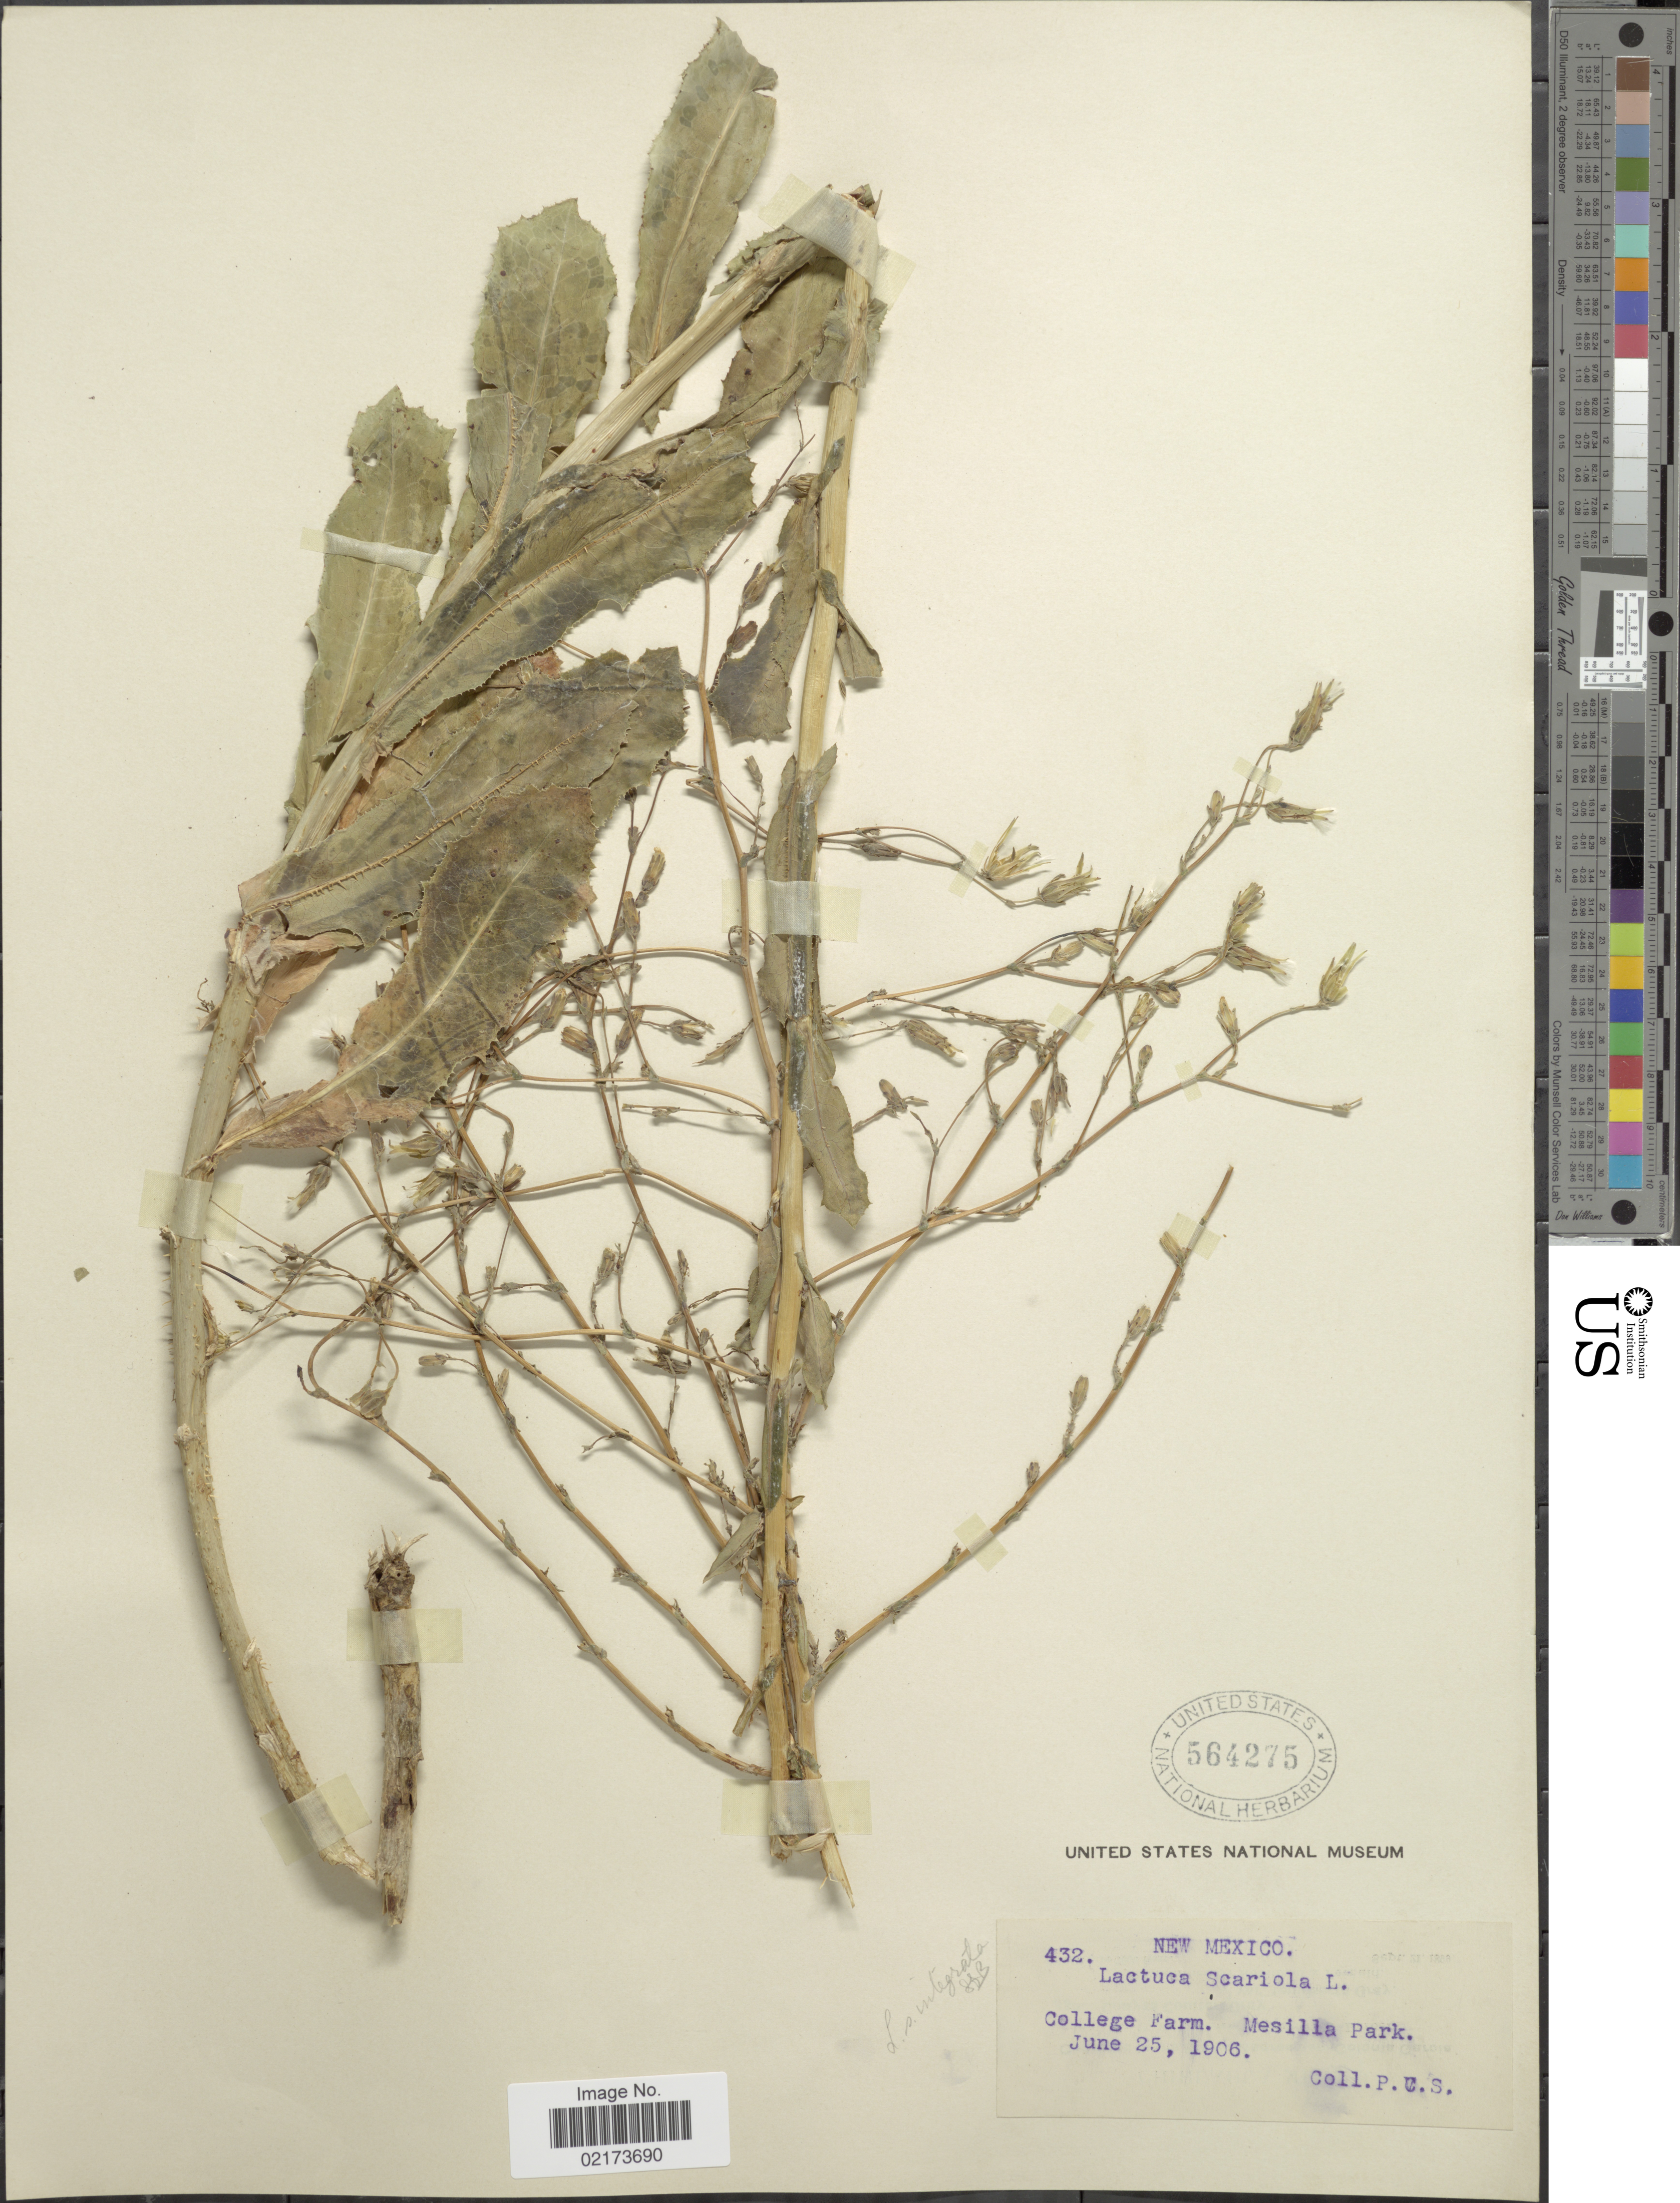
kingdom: Plantae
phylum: Tracheophyta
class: Magnoliopsida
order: Asterales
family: Asteraceae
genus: Lactuca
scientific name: Lactuca serriola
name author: L.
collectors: P. C. S.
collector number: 432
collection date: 1906-06-25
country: United States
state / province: New Mexico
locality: College Farm, Mesilla Park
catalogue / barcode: US 564275